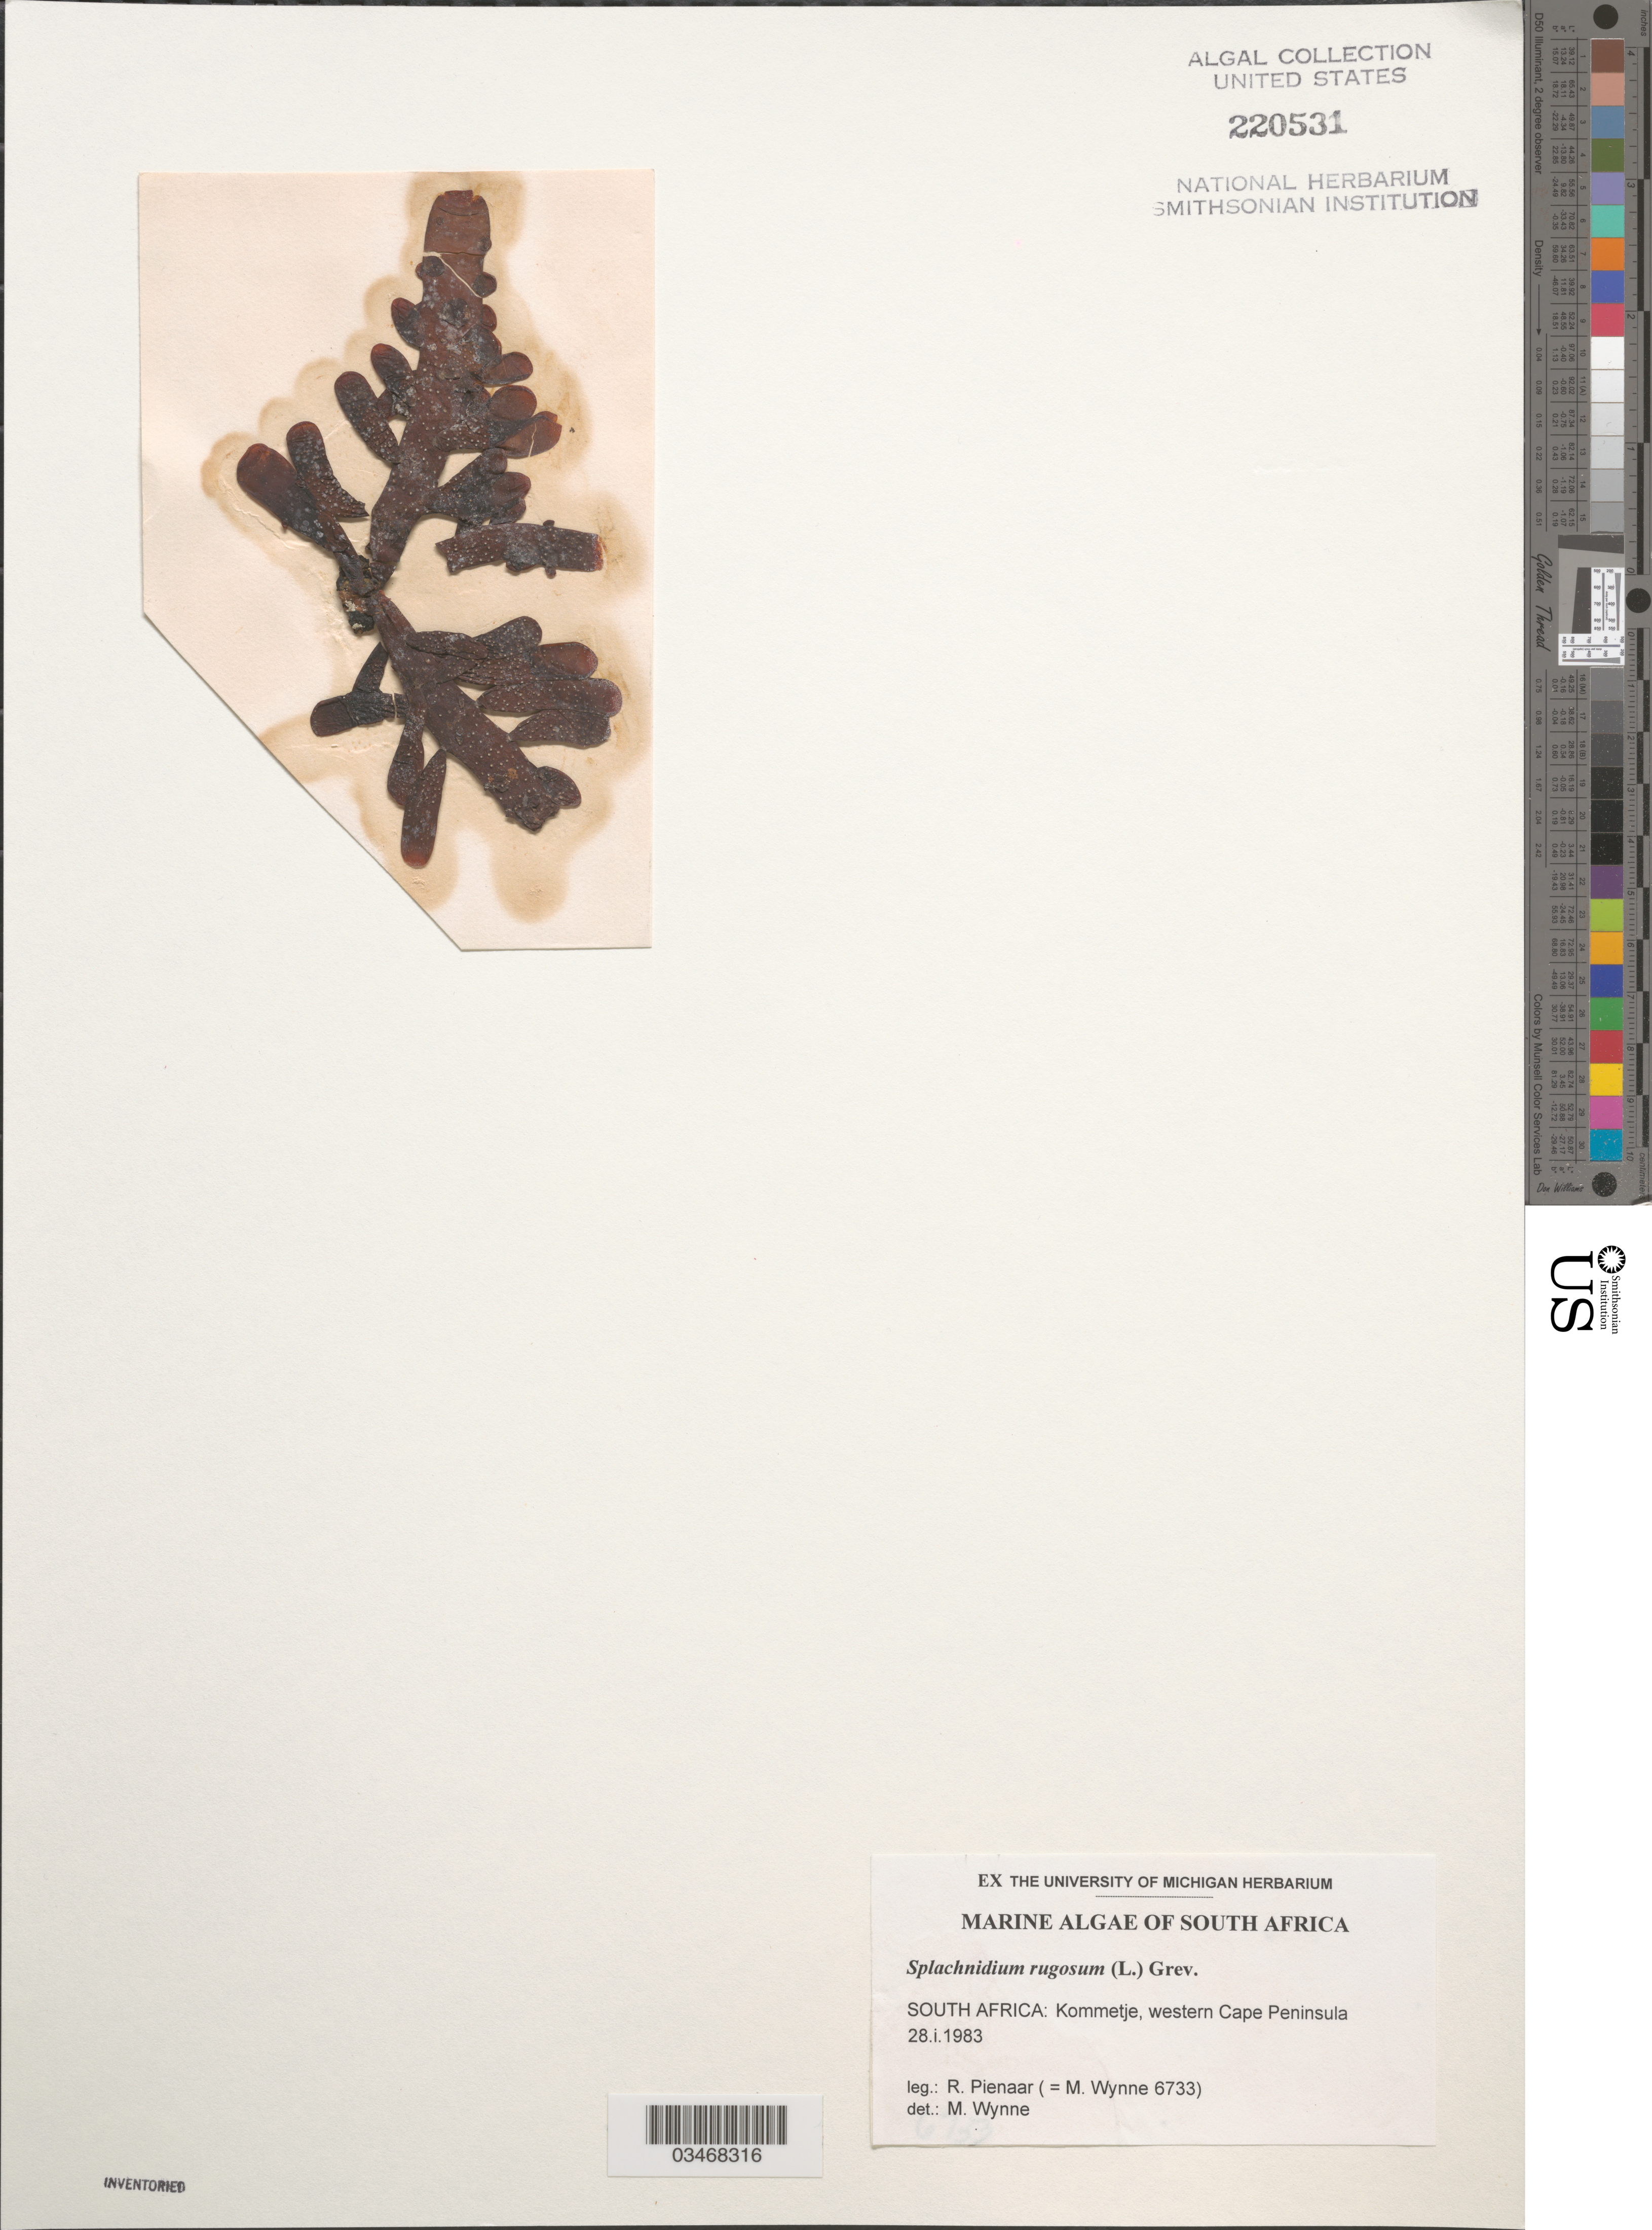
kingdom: Chromista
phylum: Ochrophyta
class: Phaeophyceae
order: Scytothamnales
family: Splachnidiaceae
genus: Splachnidium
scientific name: Splachnidium rugosum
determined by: Wynne, M. J.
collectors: M.J. Wynne & R. Pienaar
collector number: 6733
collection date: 1983-01-28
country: South Africa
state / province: Western Cape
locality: Kommetje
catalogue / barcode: US 220531